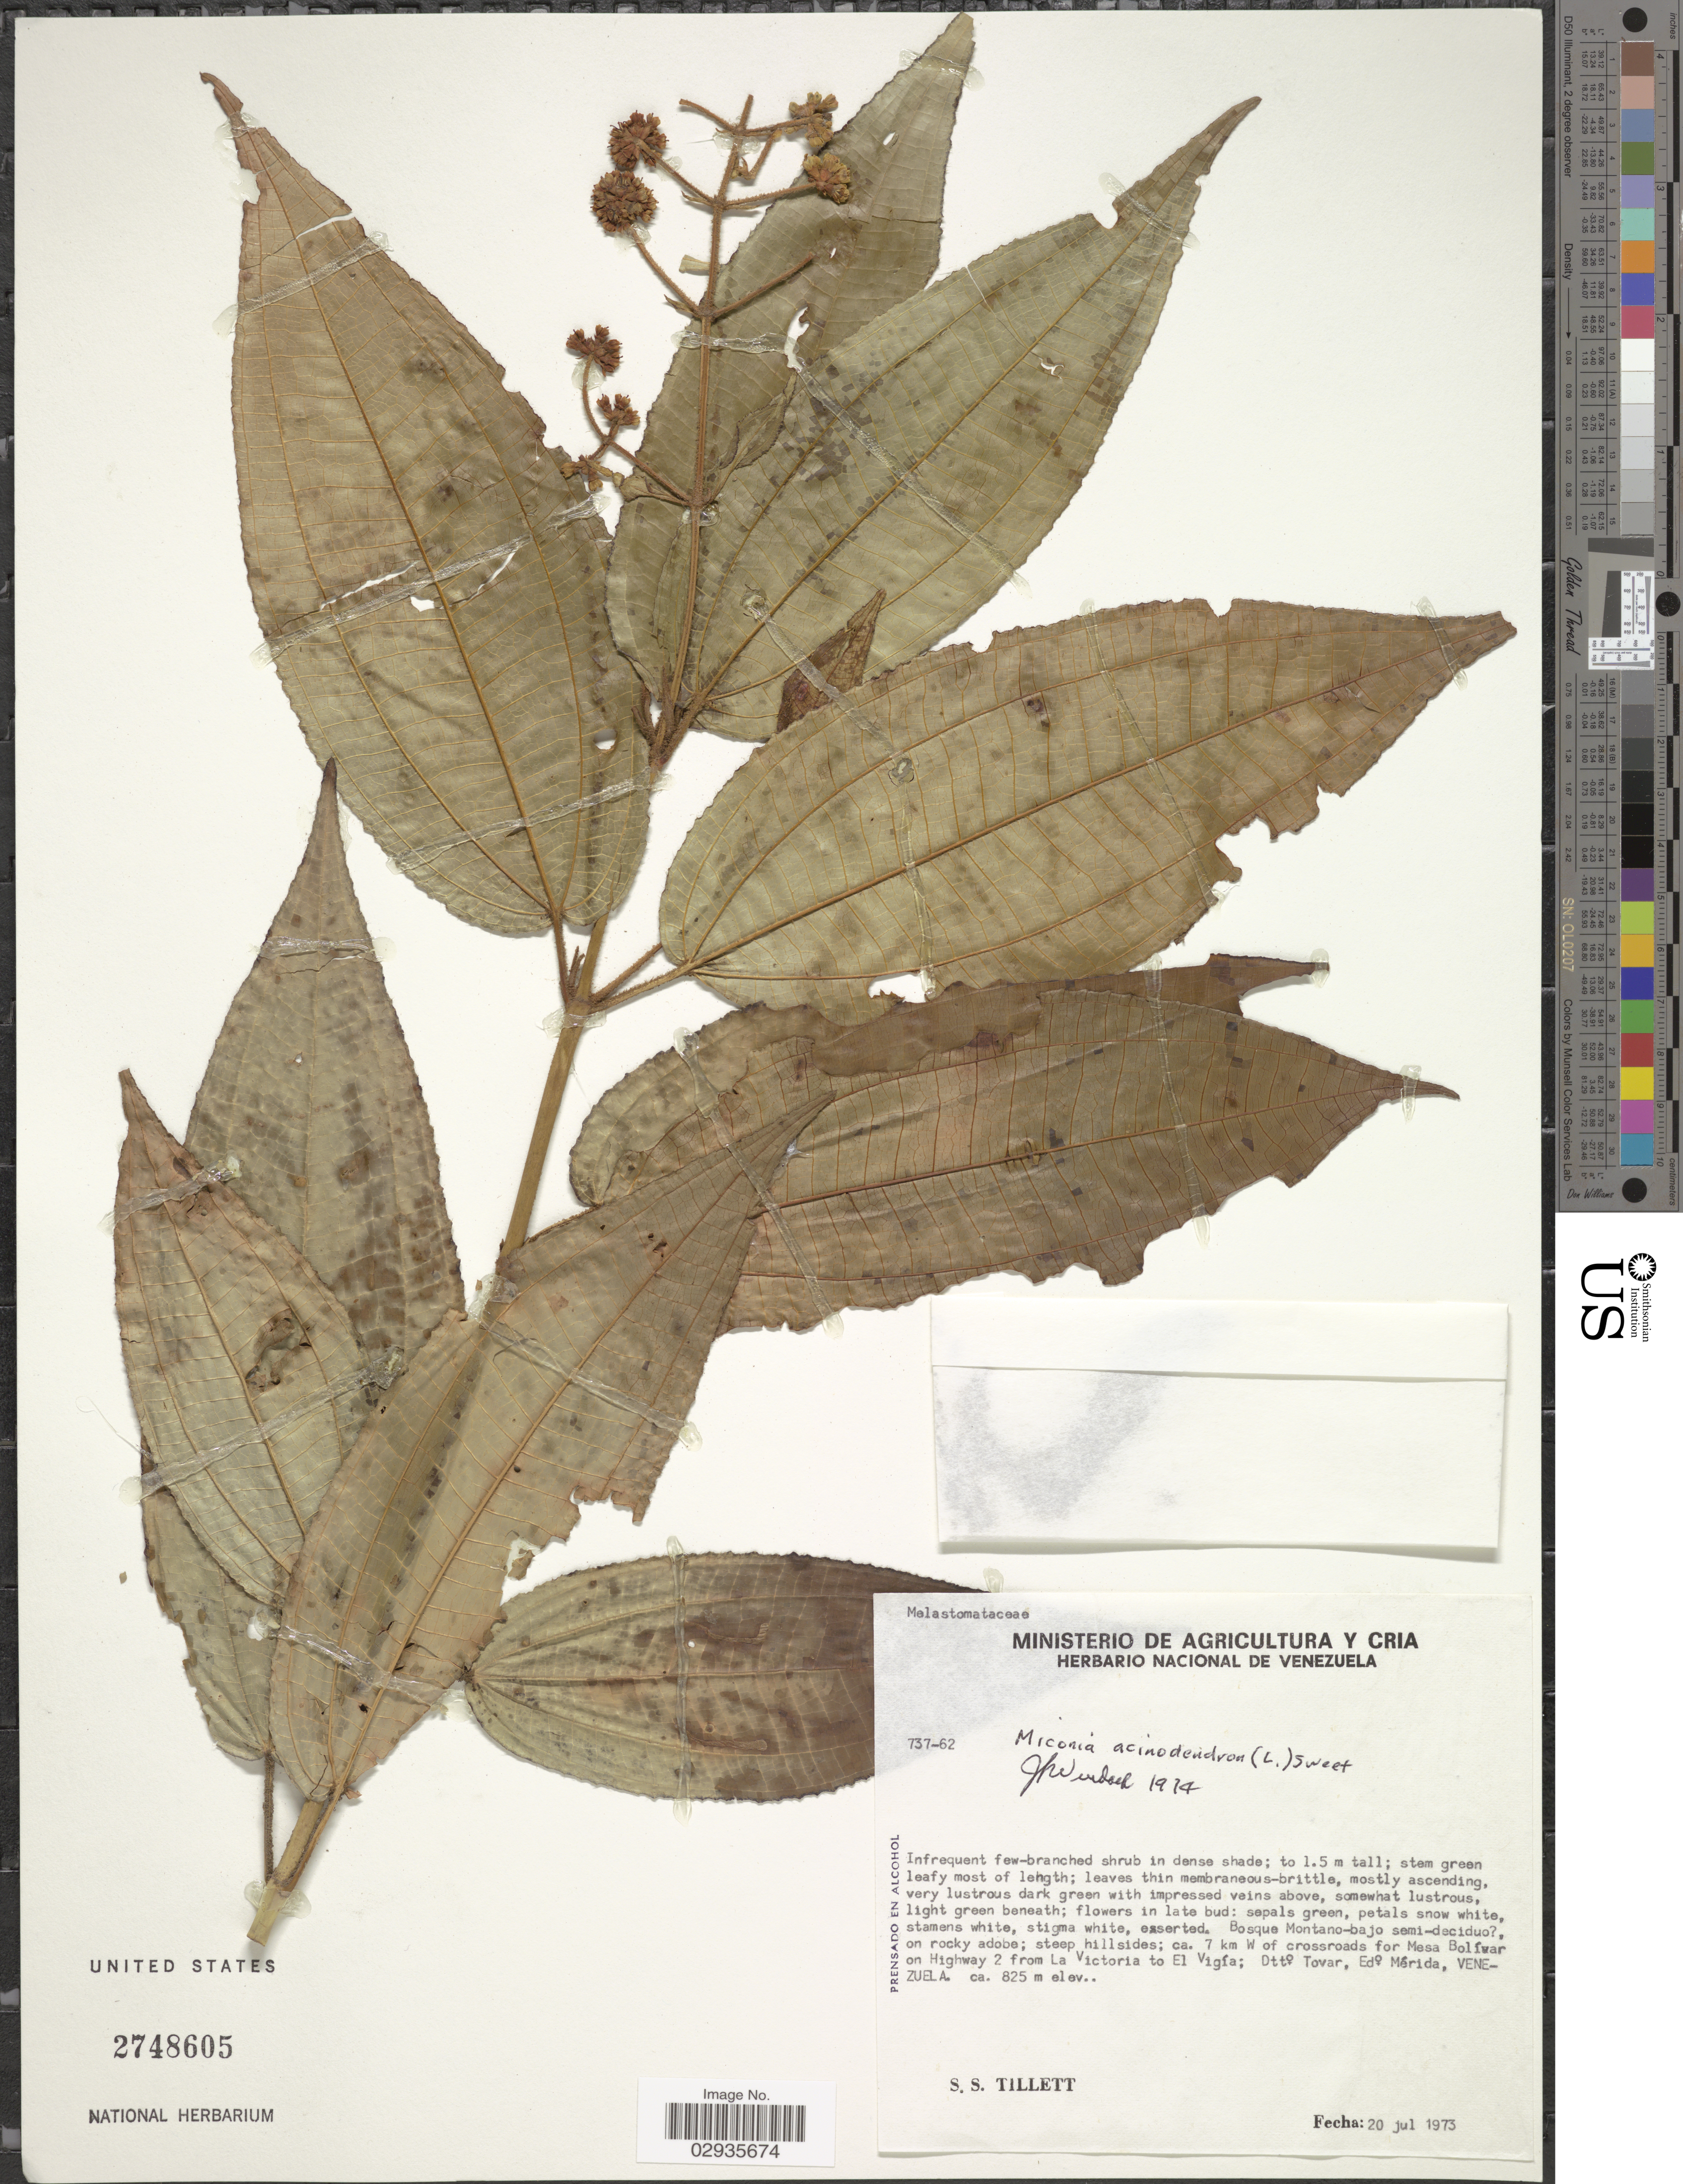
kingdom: Plantae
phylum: Tracheophyta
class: Magnoliopsida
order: Myrtales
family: Melastomataceae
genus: Miconia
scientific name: Miconia acinodendron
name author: (L.) Sweet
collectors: S. S. Tillett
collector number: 737-62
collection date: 1973-07-20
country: Venezuela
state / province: Mérida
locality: Ca. 7 km W of crossroads for Mesa Bolívar on Highway 2 from La Victoria to El Vigía; Dtto Tovar.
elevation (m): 825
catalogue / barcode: US 2748605